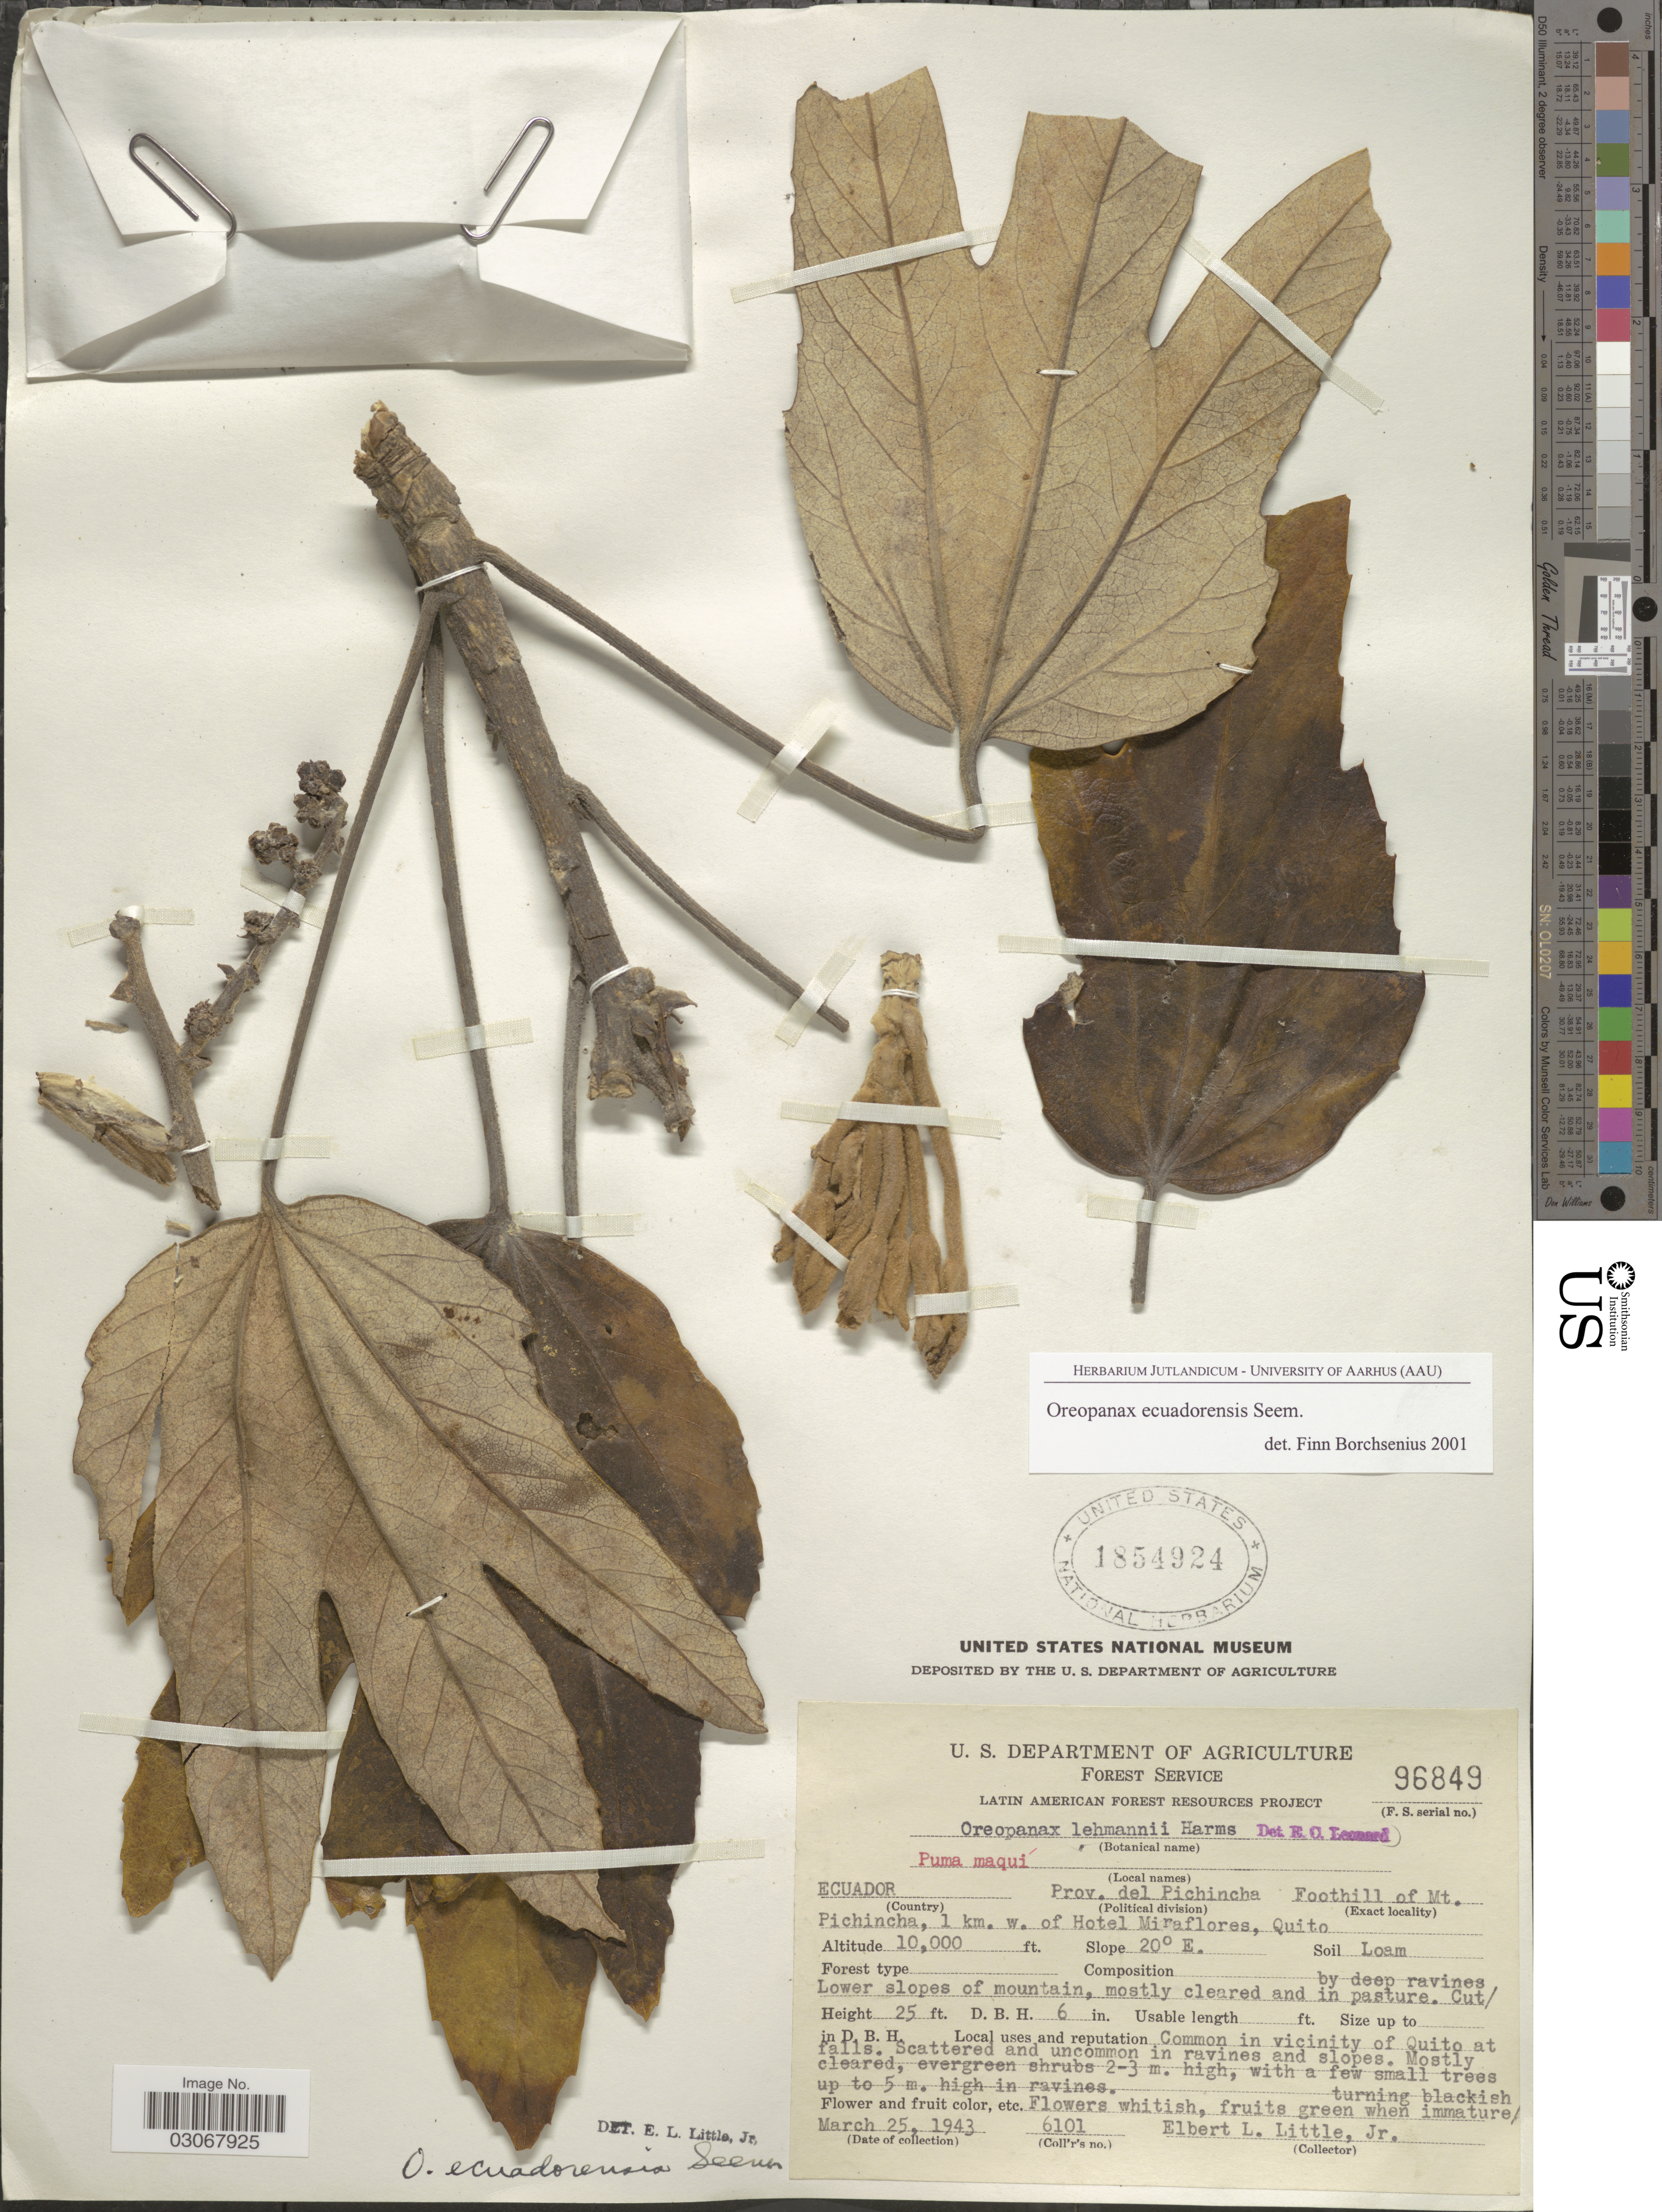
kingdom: Plantae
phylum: Tracheophyta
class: Magnoliopsida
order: Apiales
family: Araliaceae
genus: Oreopanax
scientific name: Oreopanax ecuadoriensis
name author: Seem.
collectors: E. L. Little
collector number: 6101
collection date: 1943-03-25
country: Ecuador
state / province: Pichincha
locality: Foothill of Mt. Pichincha, 1 km. w. of Hotel Miraflores, Quito.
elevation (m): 3048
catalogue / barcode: US 1854924